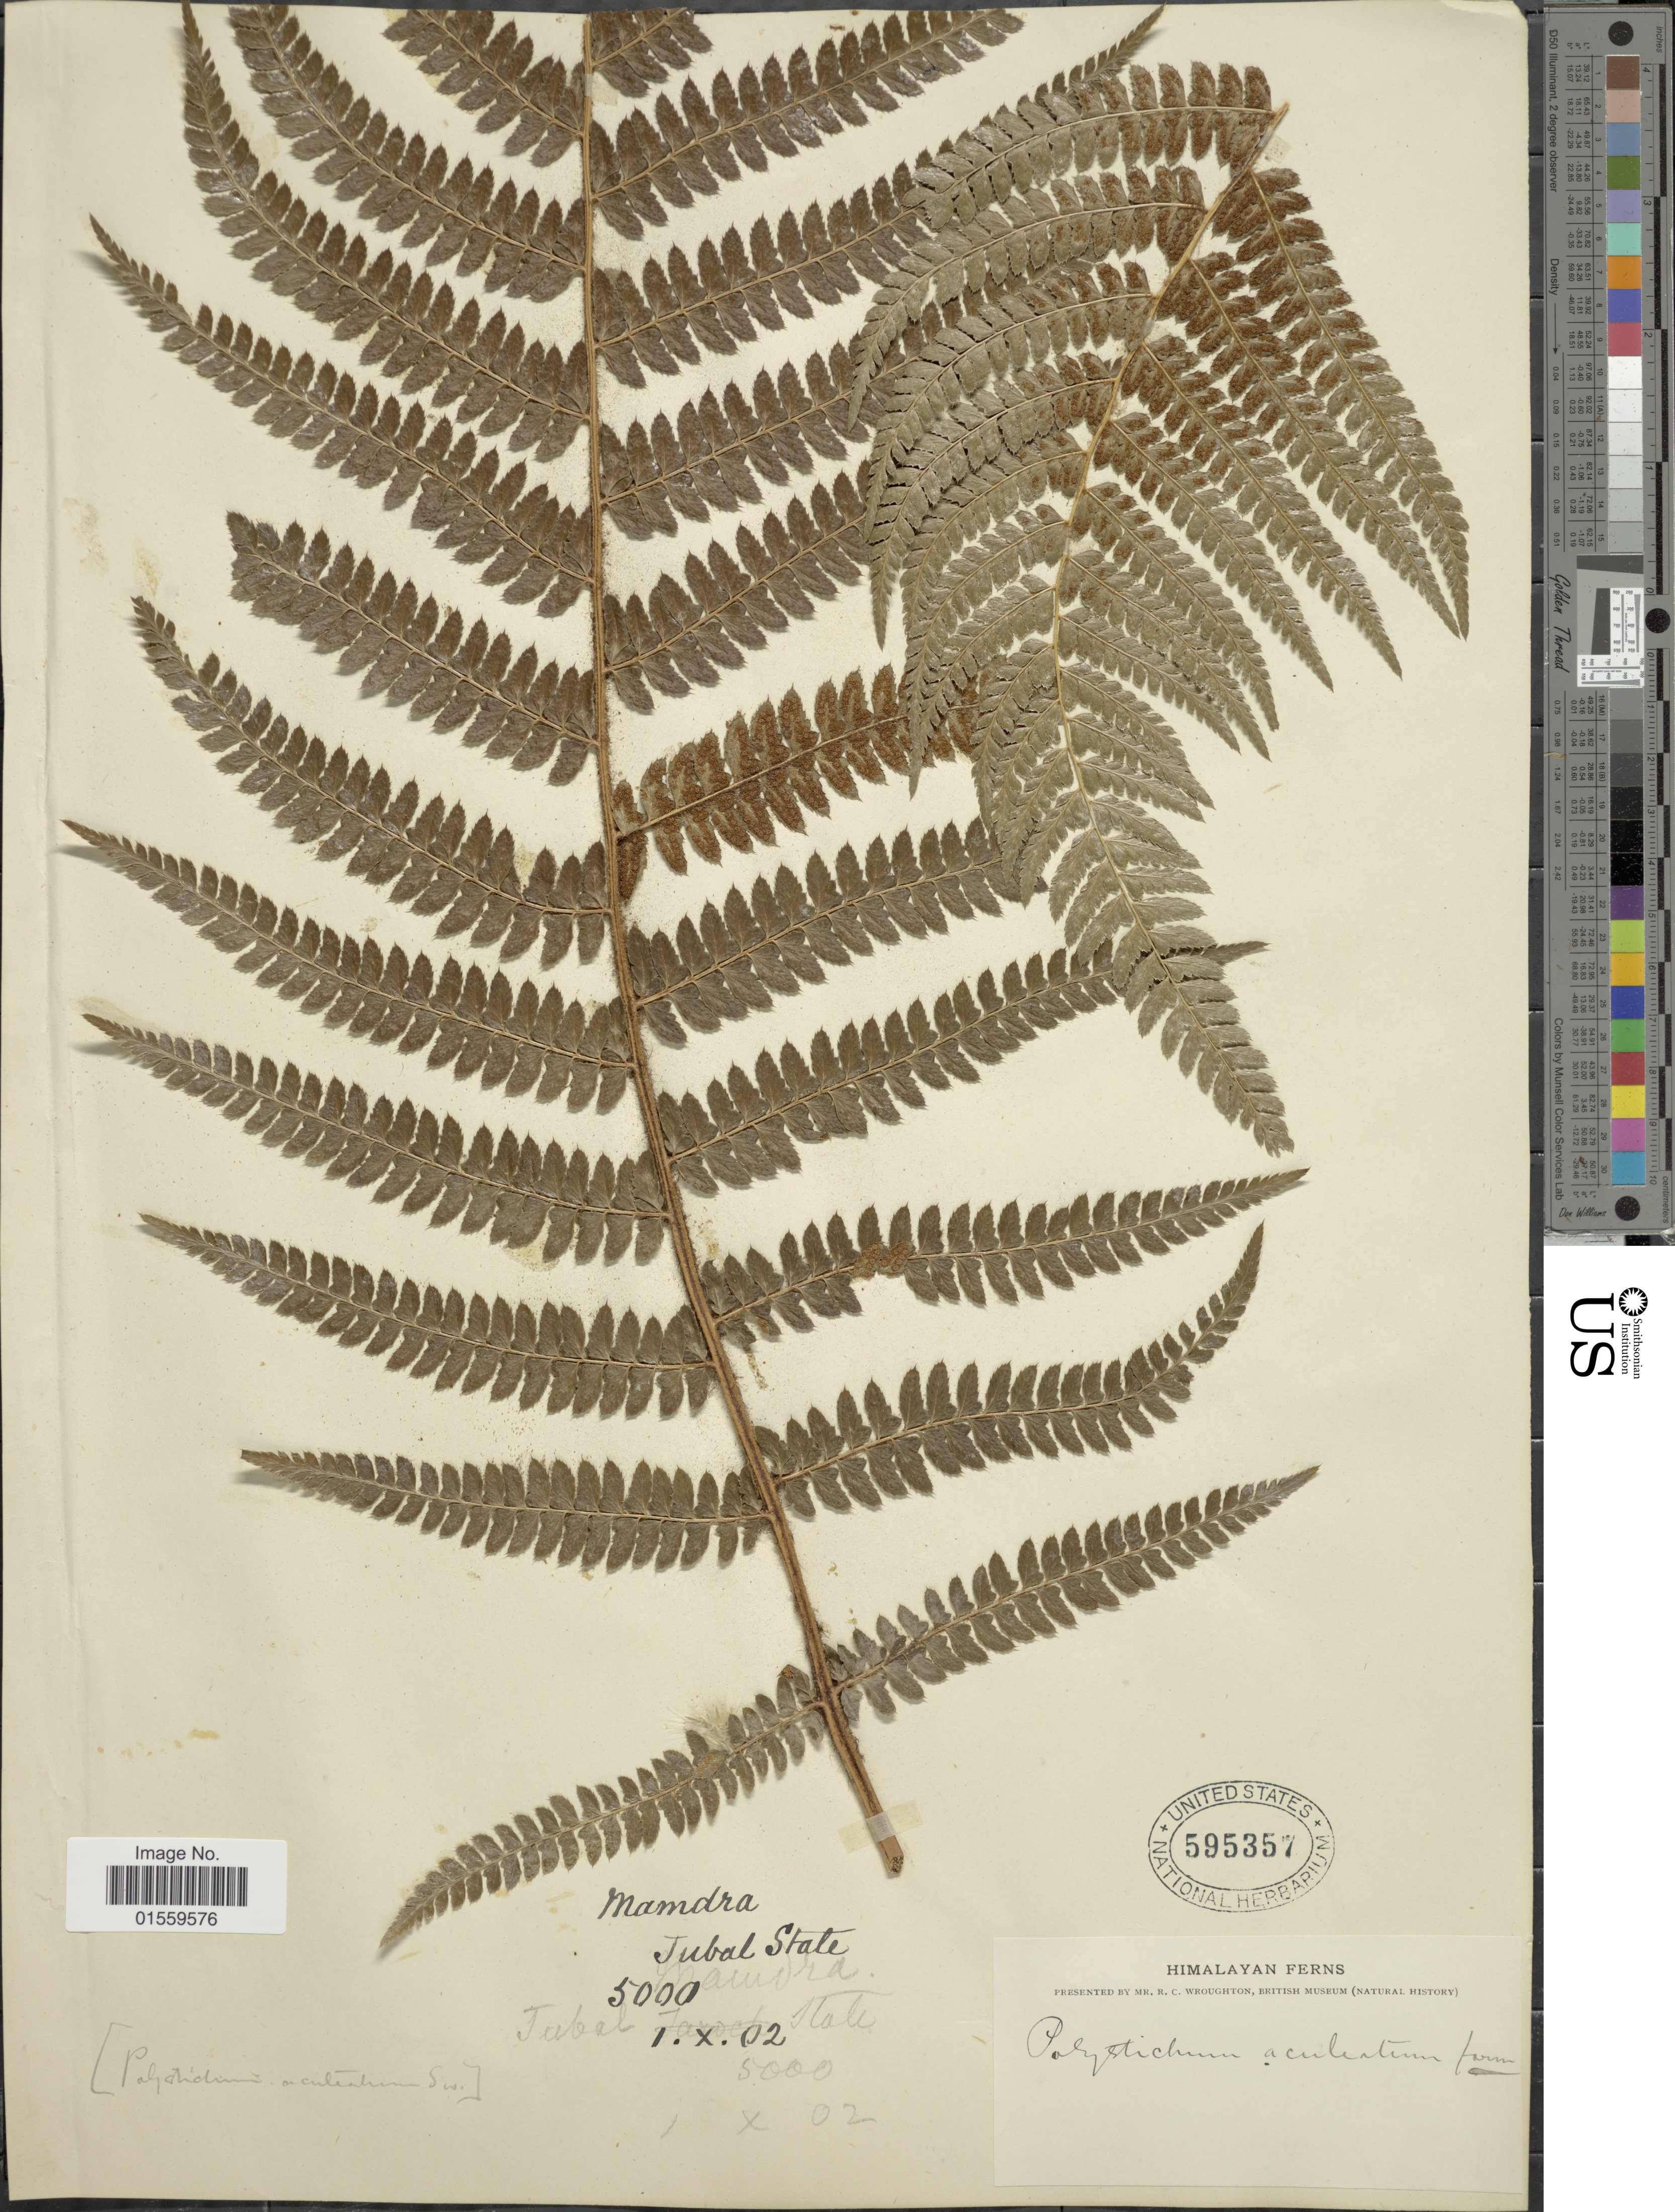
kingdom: Plantae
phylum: Tracheophyta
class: Polypodiopsida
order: Polypodiales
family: Dryopteridaceae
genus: Polystichum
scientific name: Polystichum setiferum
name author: (Forssk.) Moore ex Woynar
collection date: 1902-10-01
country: India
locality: Himalaya, Sarahan, Tubal State.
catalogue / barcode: US 595357